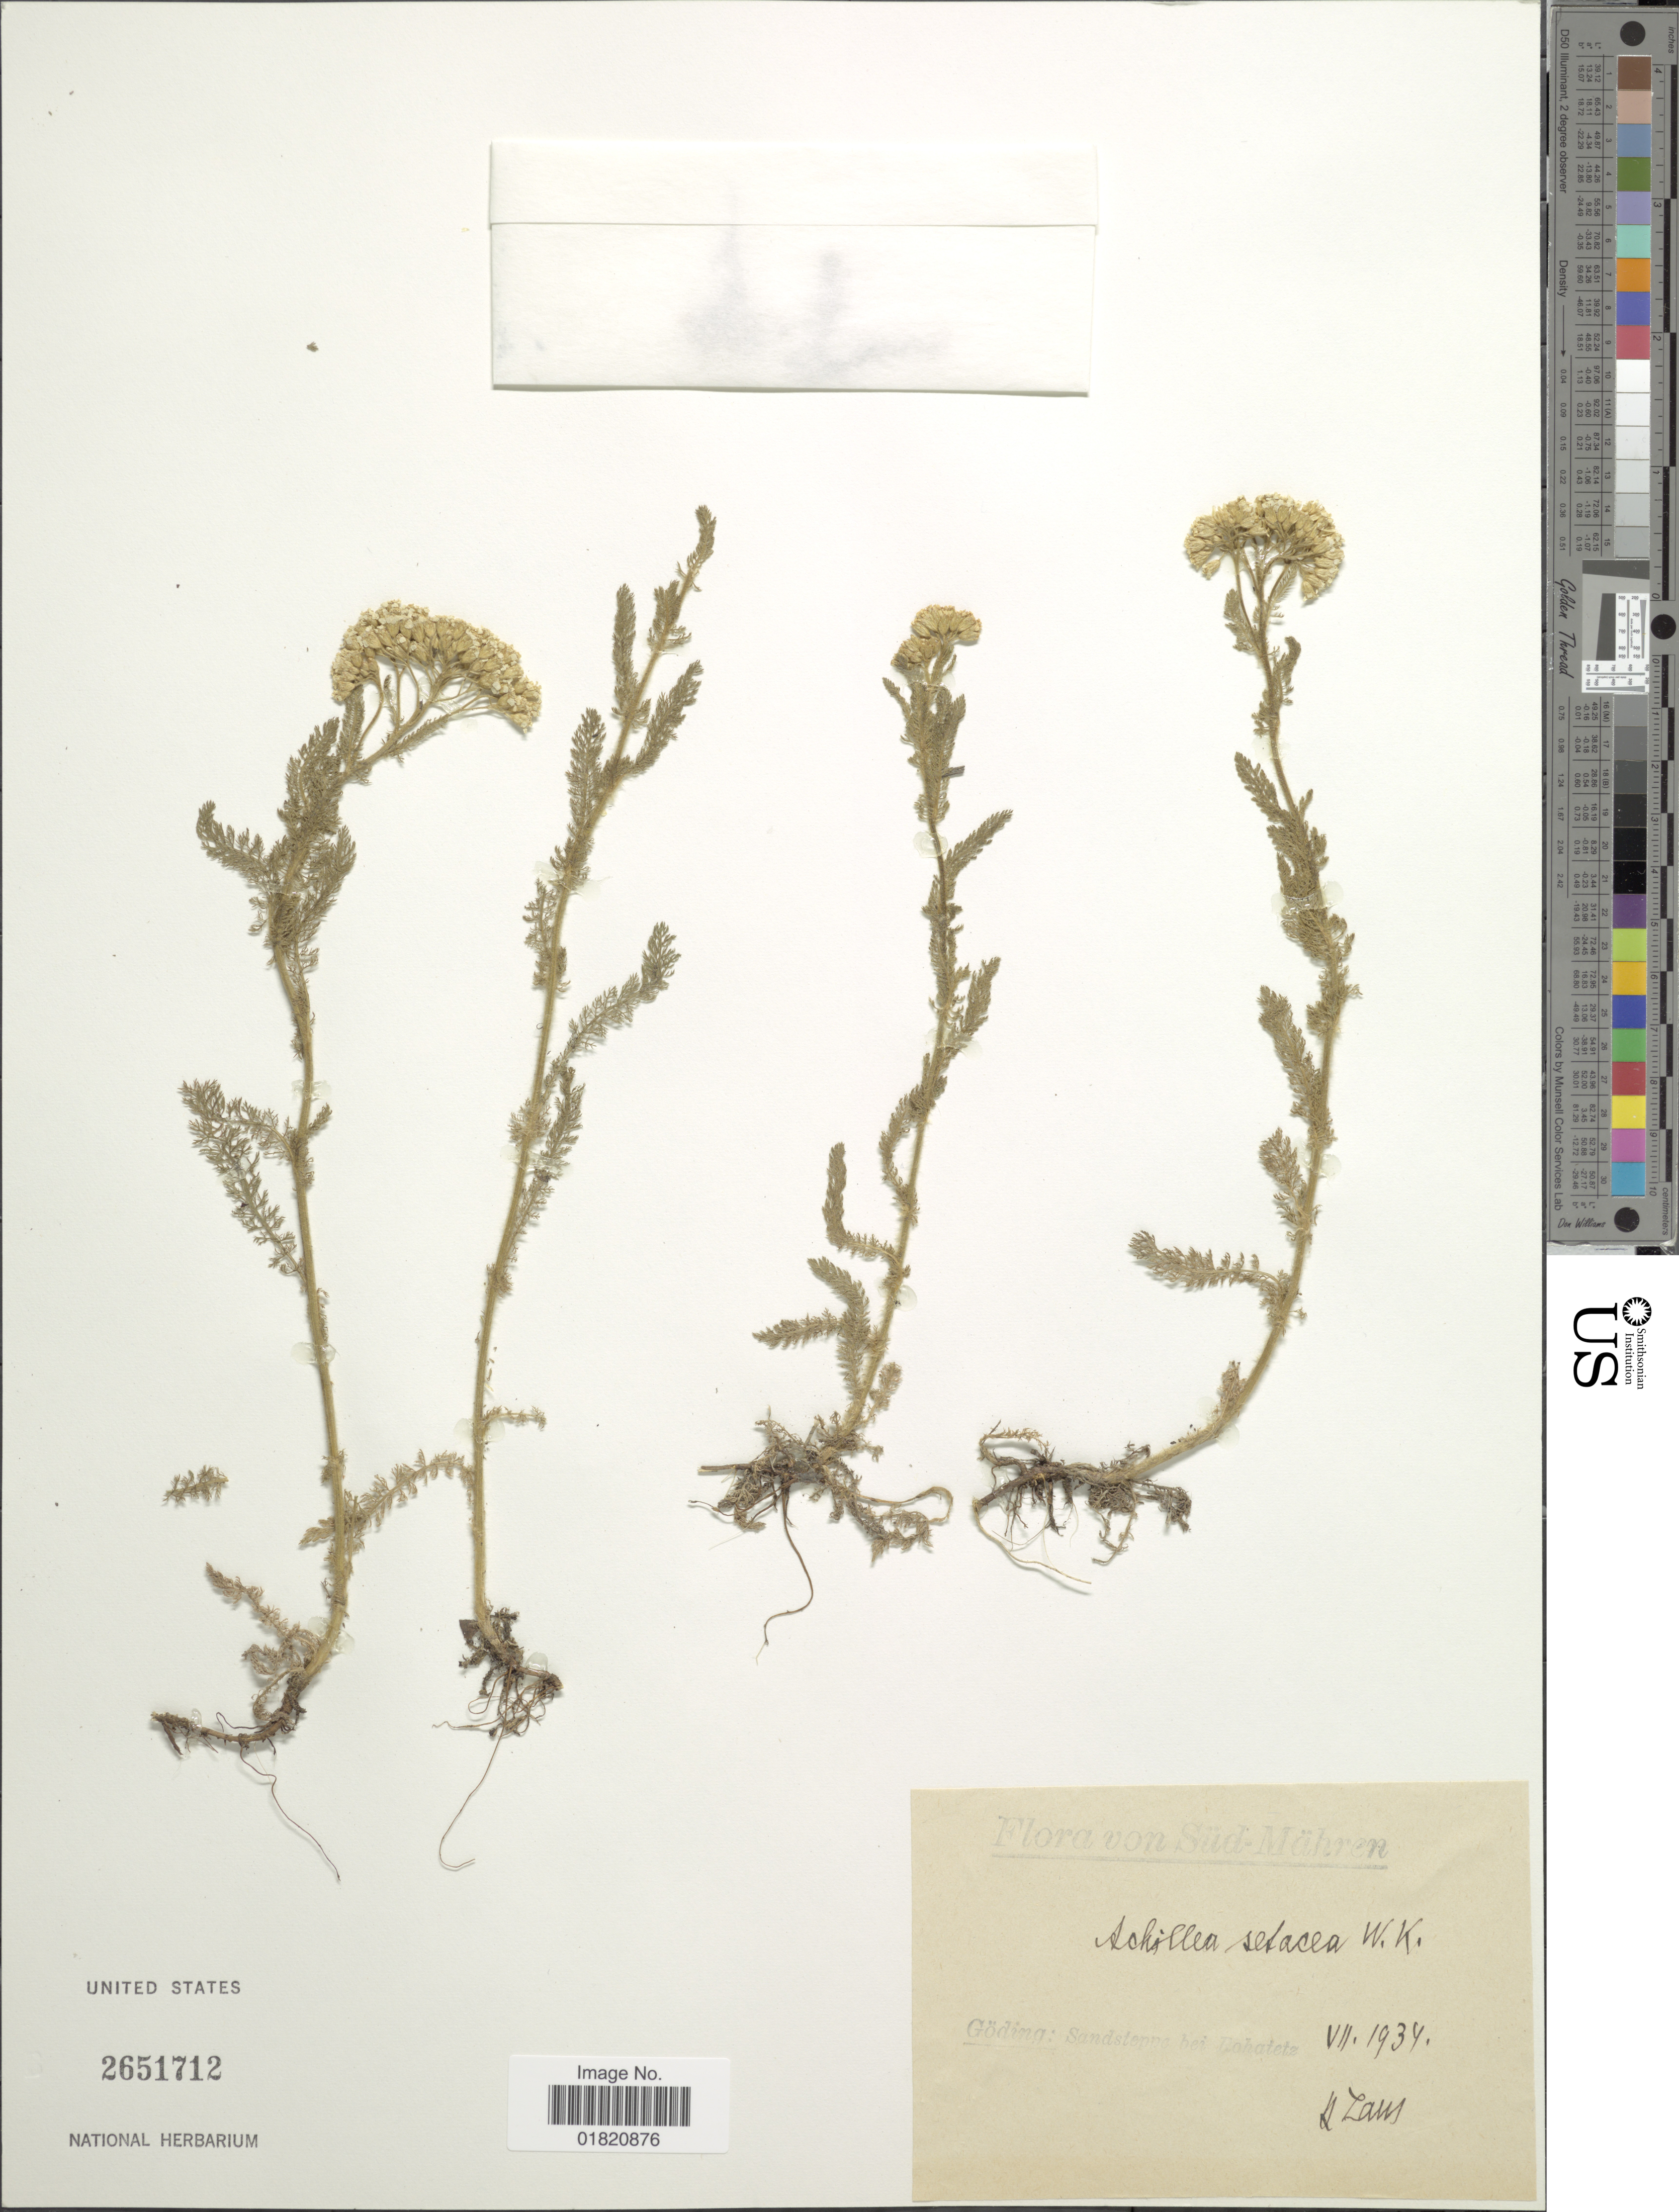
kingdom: Plantae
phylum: Tracheophyta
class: Magnoliopsida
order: Asterales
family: Asteraceae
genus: Achillea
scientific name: Achillea setacea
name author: Waldst. & Kit.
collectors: H. Laus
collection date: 1934-07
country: Czechia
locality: Süd-Mähren. Göding: Sandsteppe bei Dahatetz [interpreted]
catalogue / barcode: US 2651712